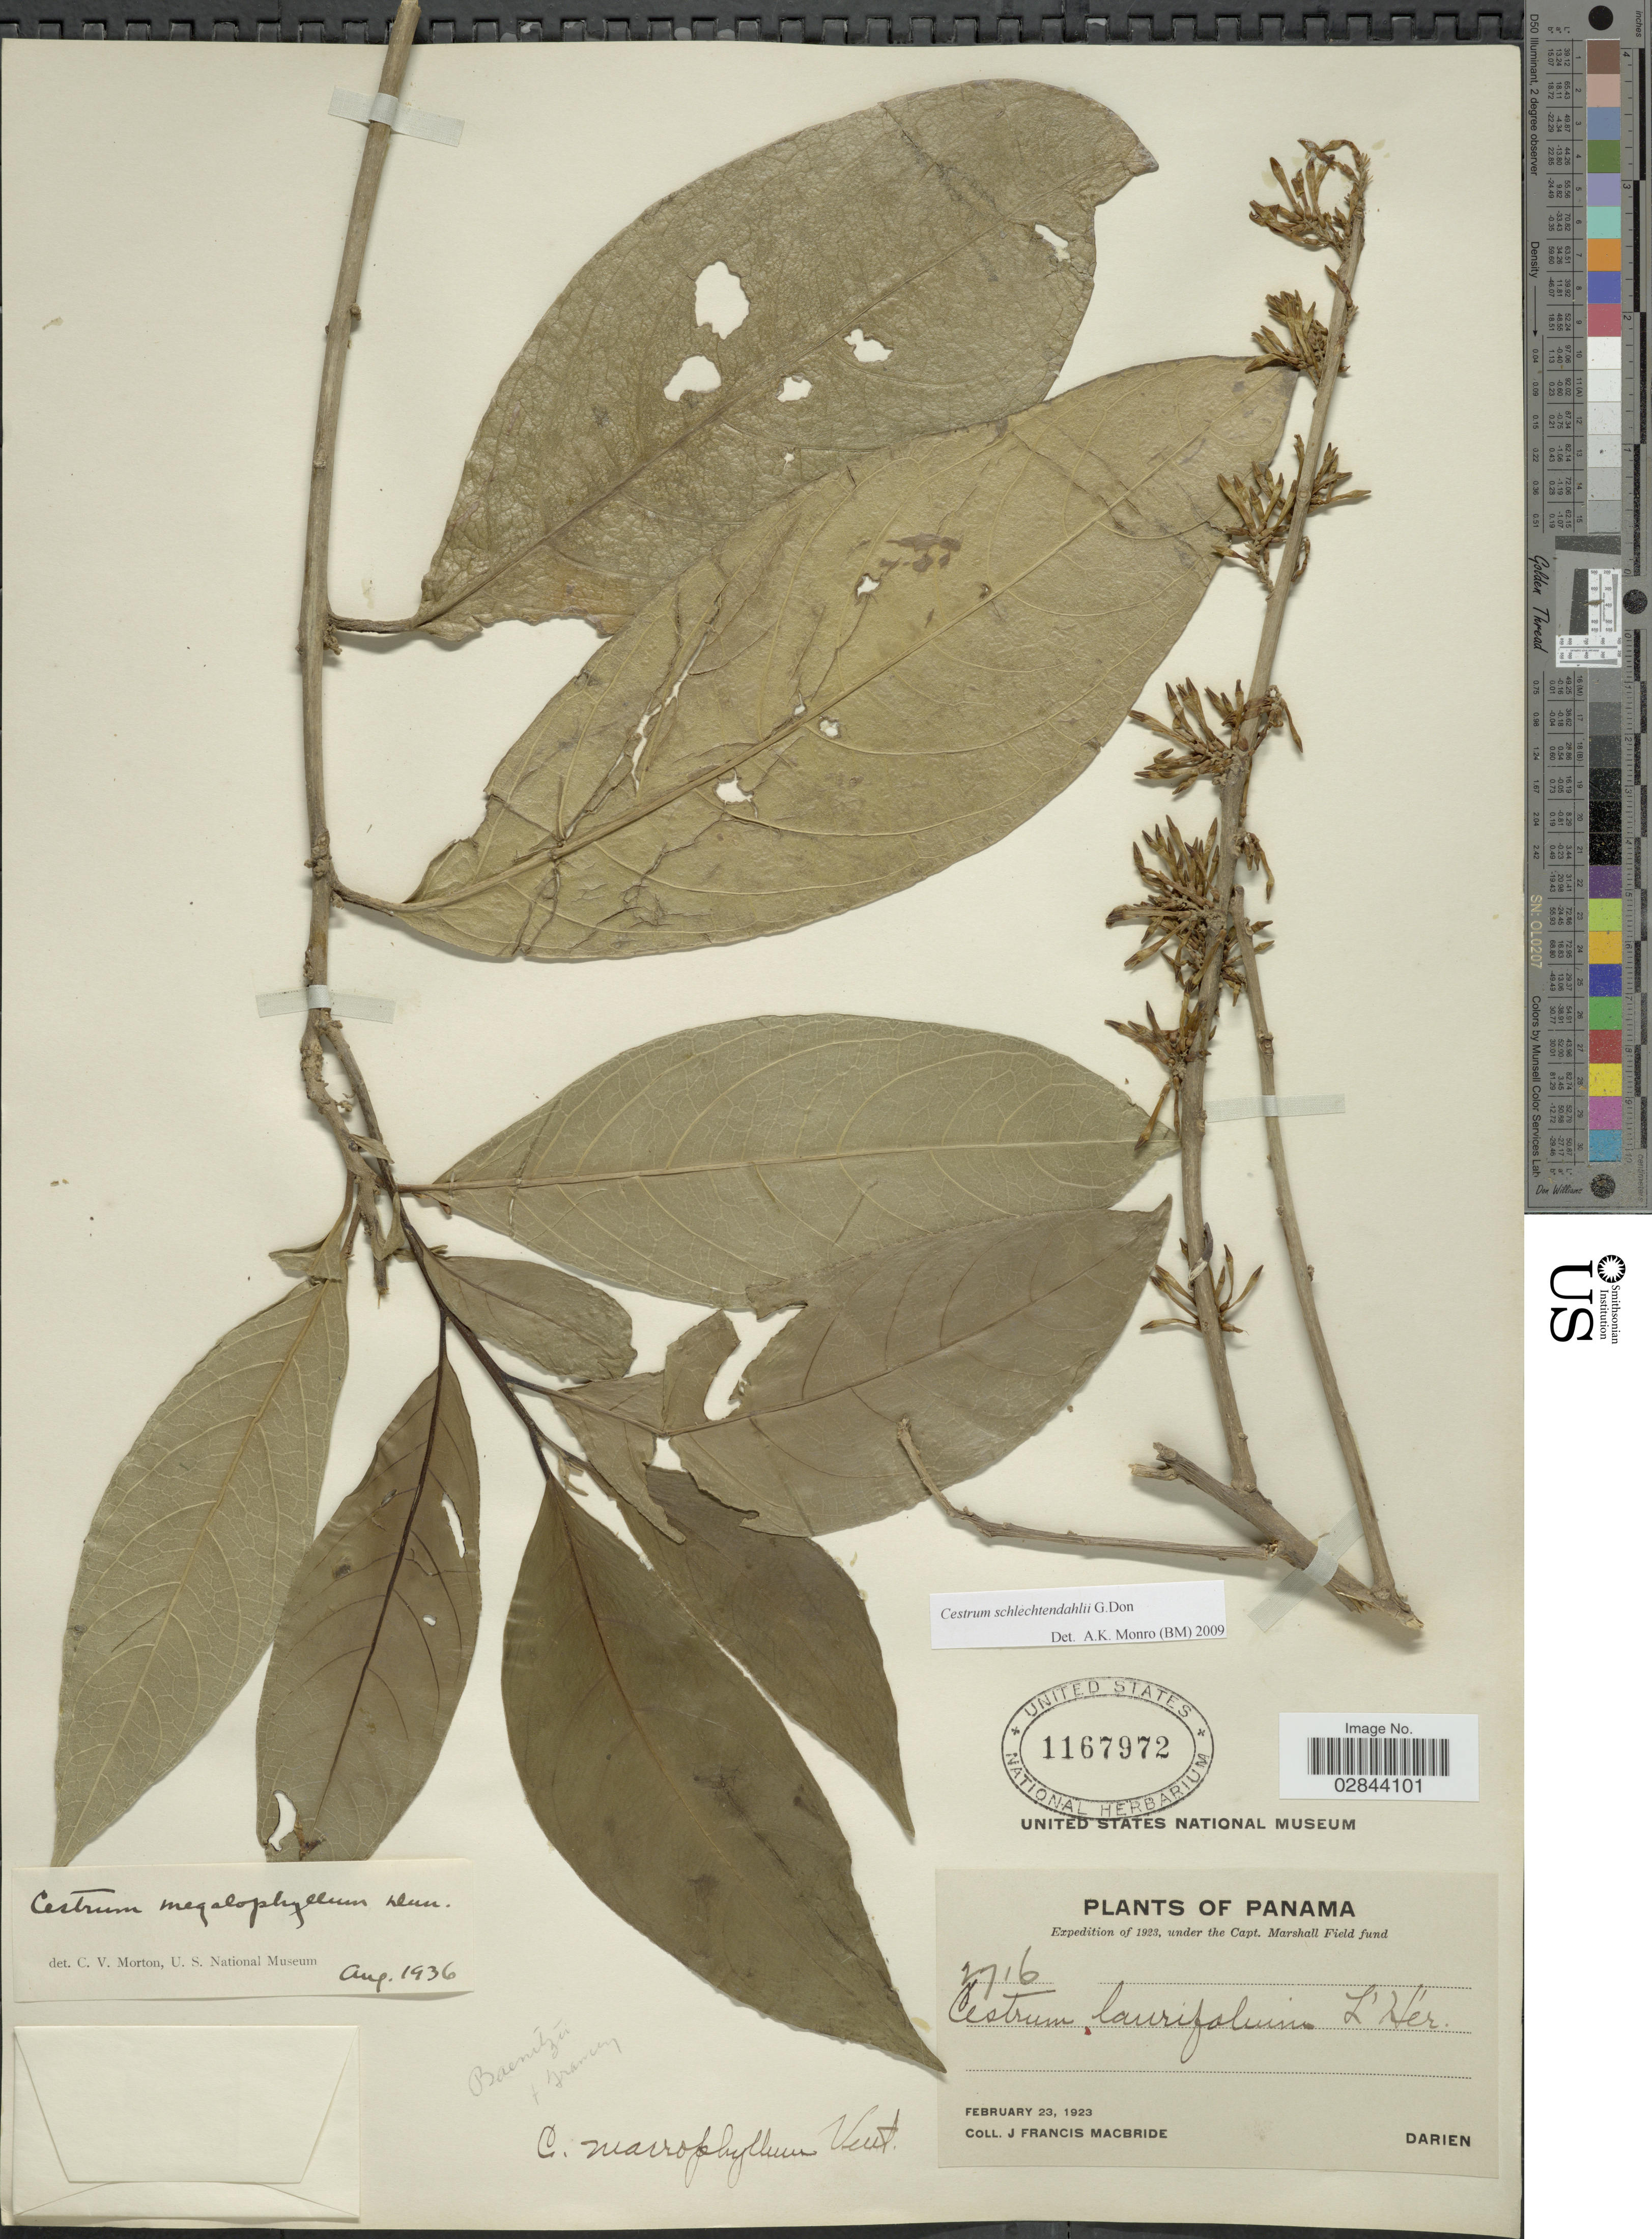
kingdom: Plantae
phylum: Tracheophyta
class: Magnoliopsida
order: Solanales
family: Solanaceae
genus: Cestrum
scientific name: Cestrum schlechtendahlii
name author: G. Don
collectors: J. F. Macbride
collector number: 2716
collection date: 1923-02-23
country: Panama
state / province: Darién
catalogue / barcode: US 1167972